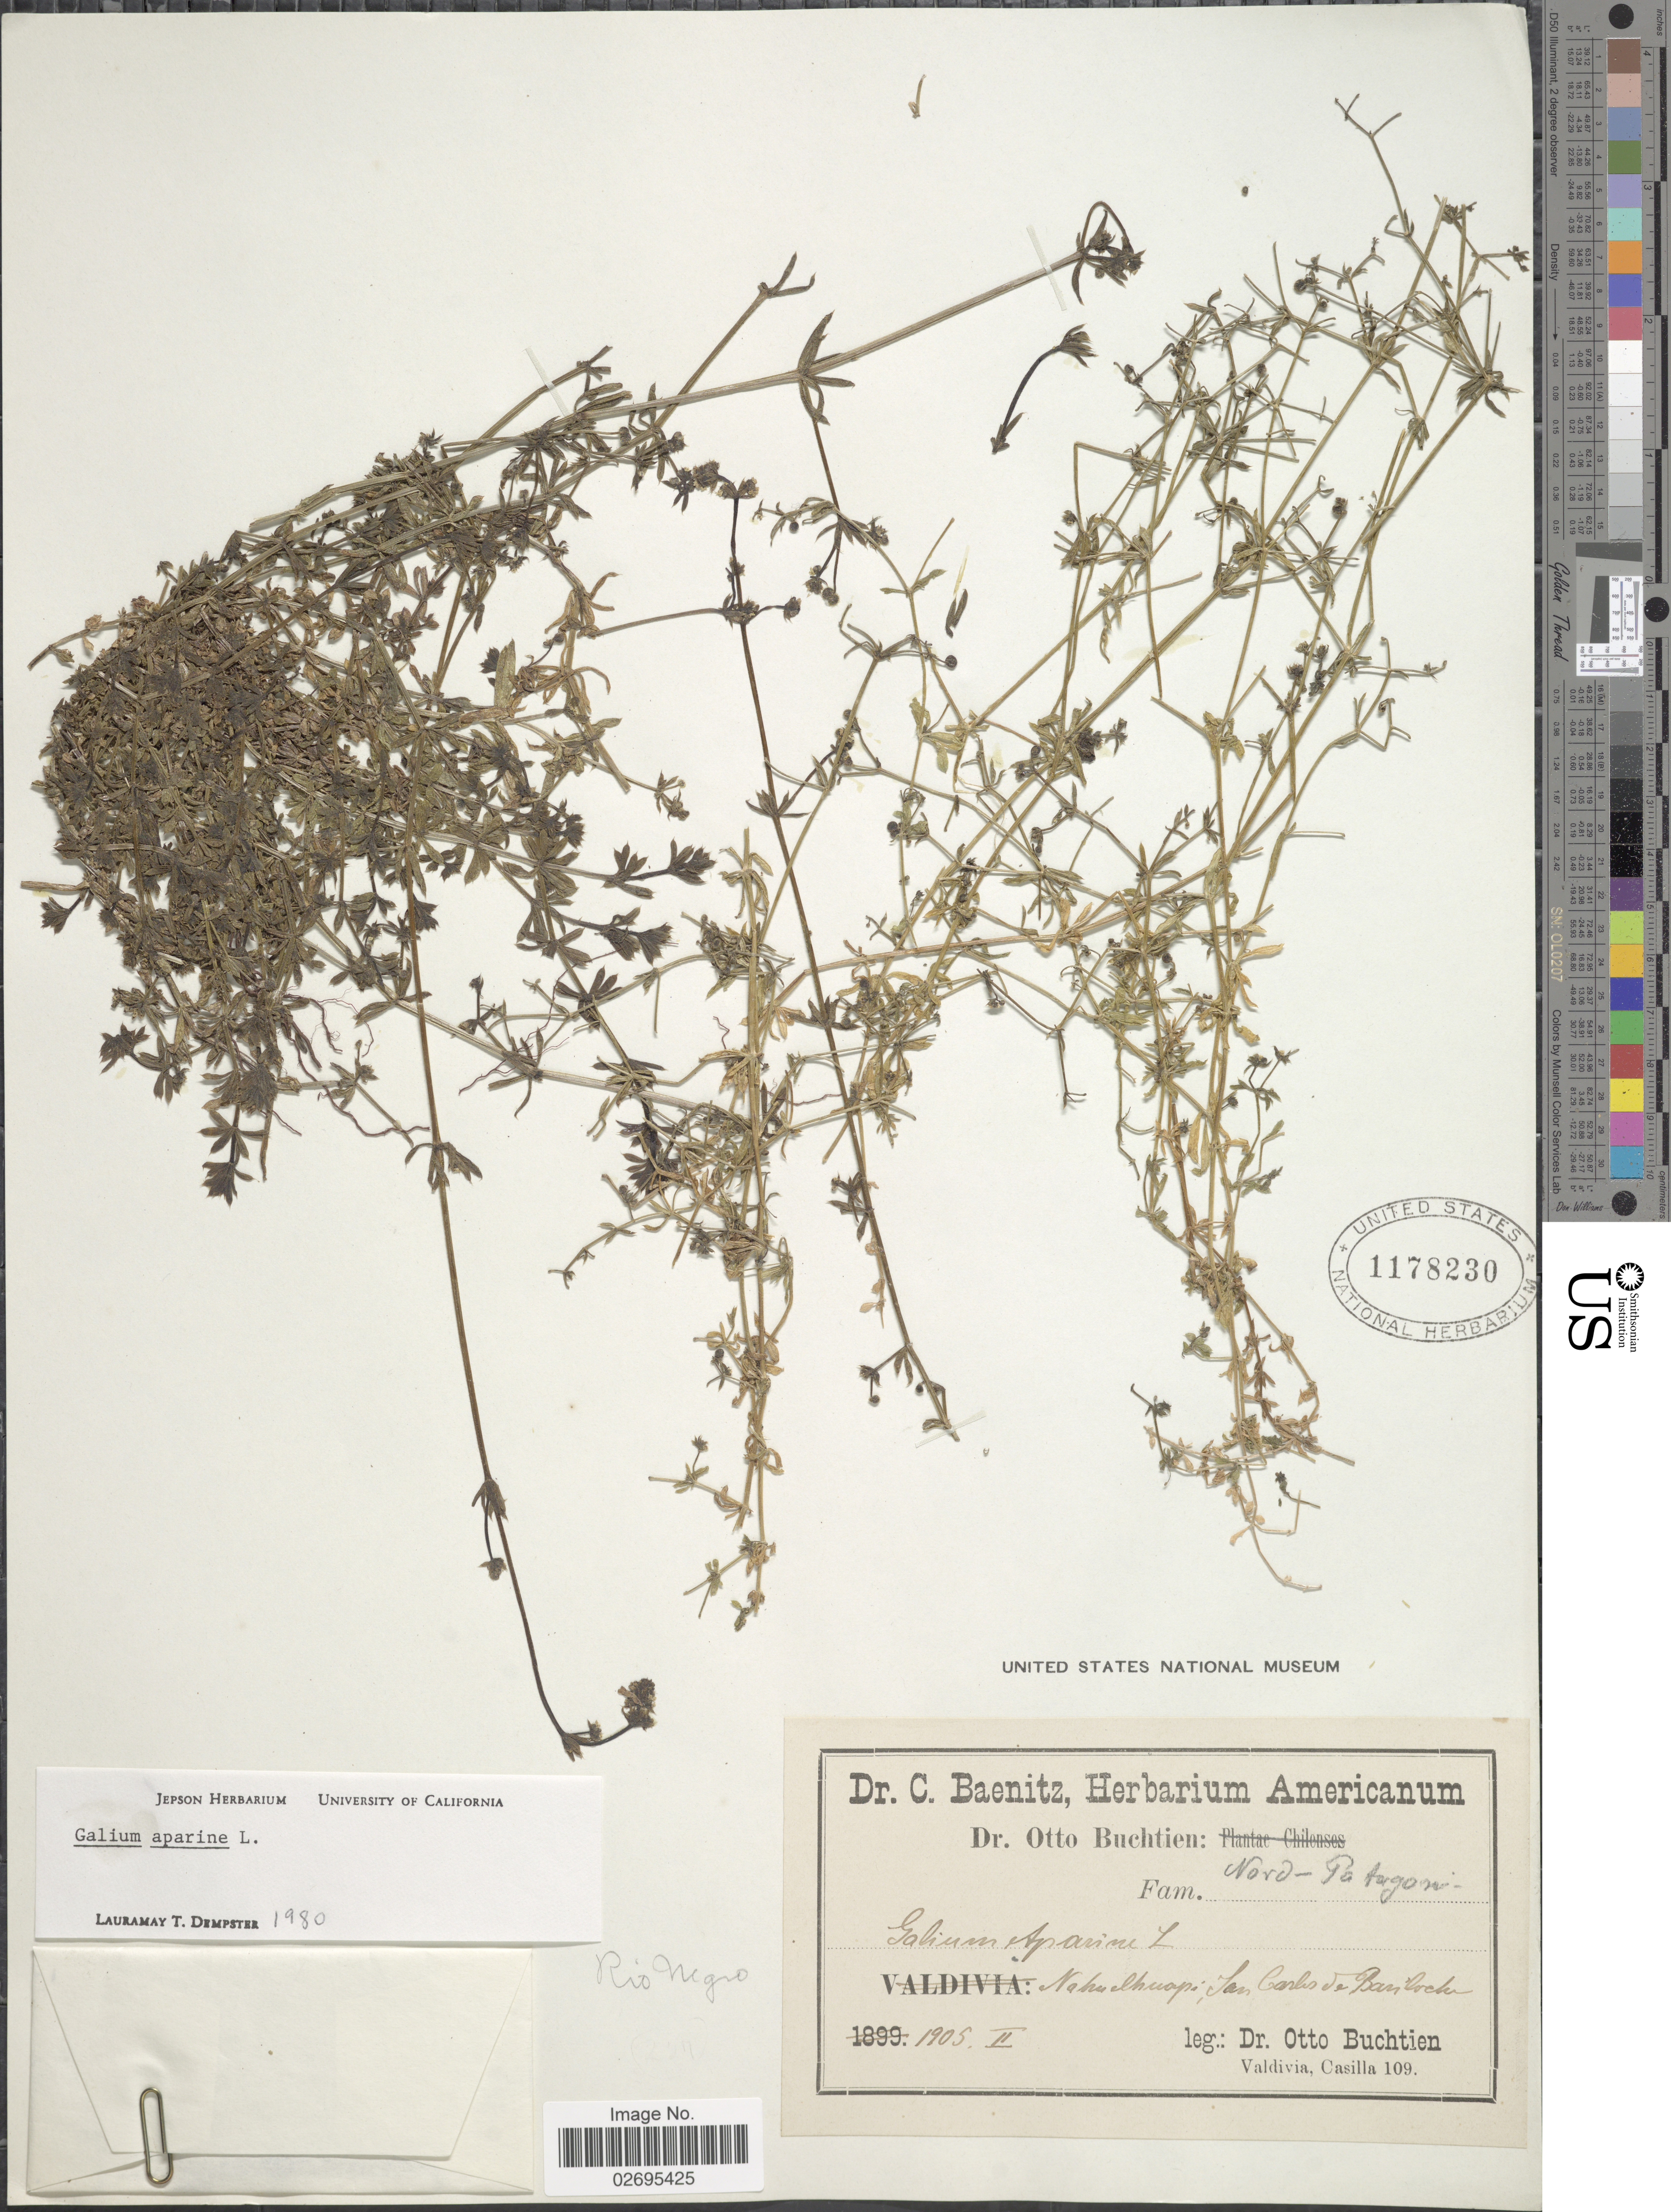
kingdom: Plantae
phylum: Tracheophyta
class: Magnoliopsida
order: Gentianales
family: Rubiaceae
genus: Galium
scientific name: Galium aparine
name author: L.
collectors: O. Buchtien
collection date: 1905-02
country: Argentina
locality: Nord Patagoni, Nahuelhuapi: San Carlos de Bariloche.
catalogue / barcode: US 1178230